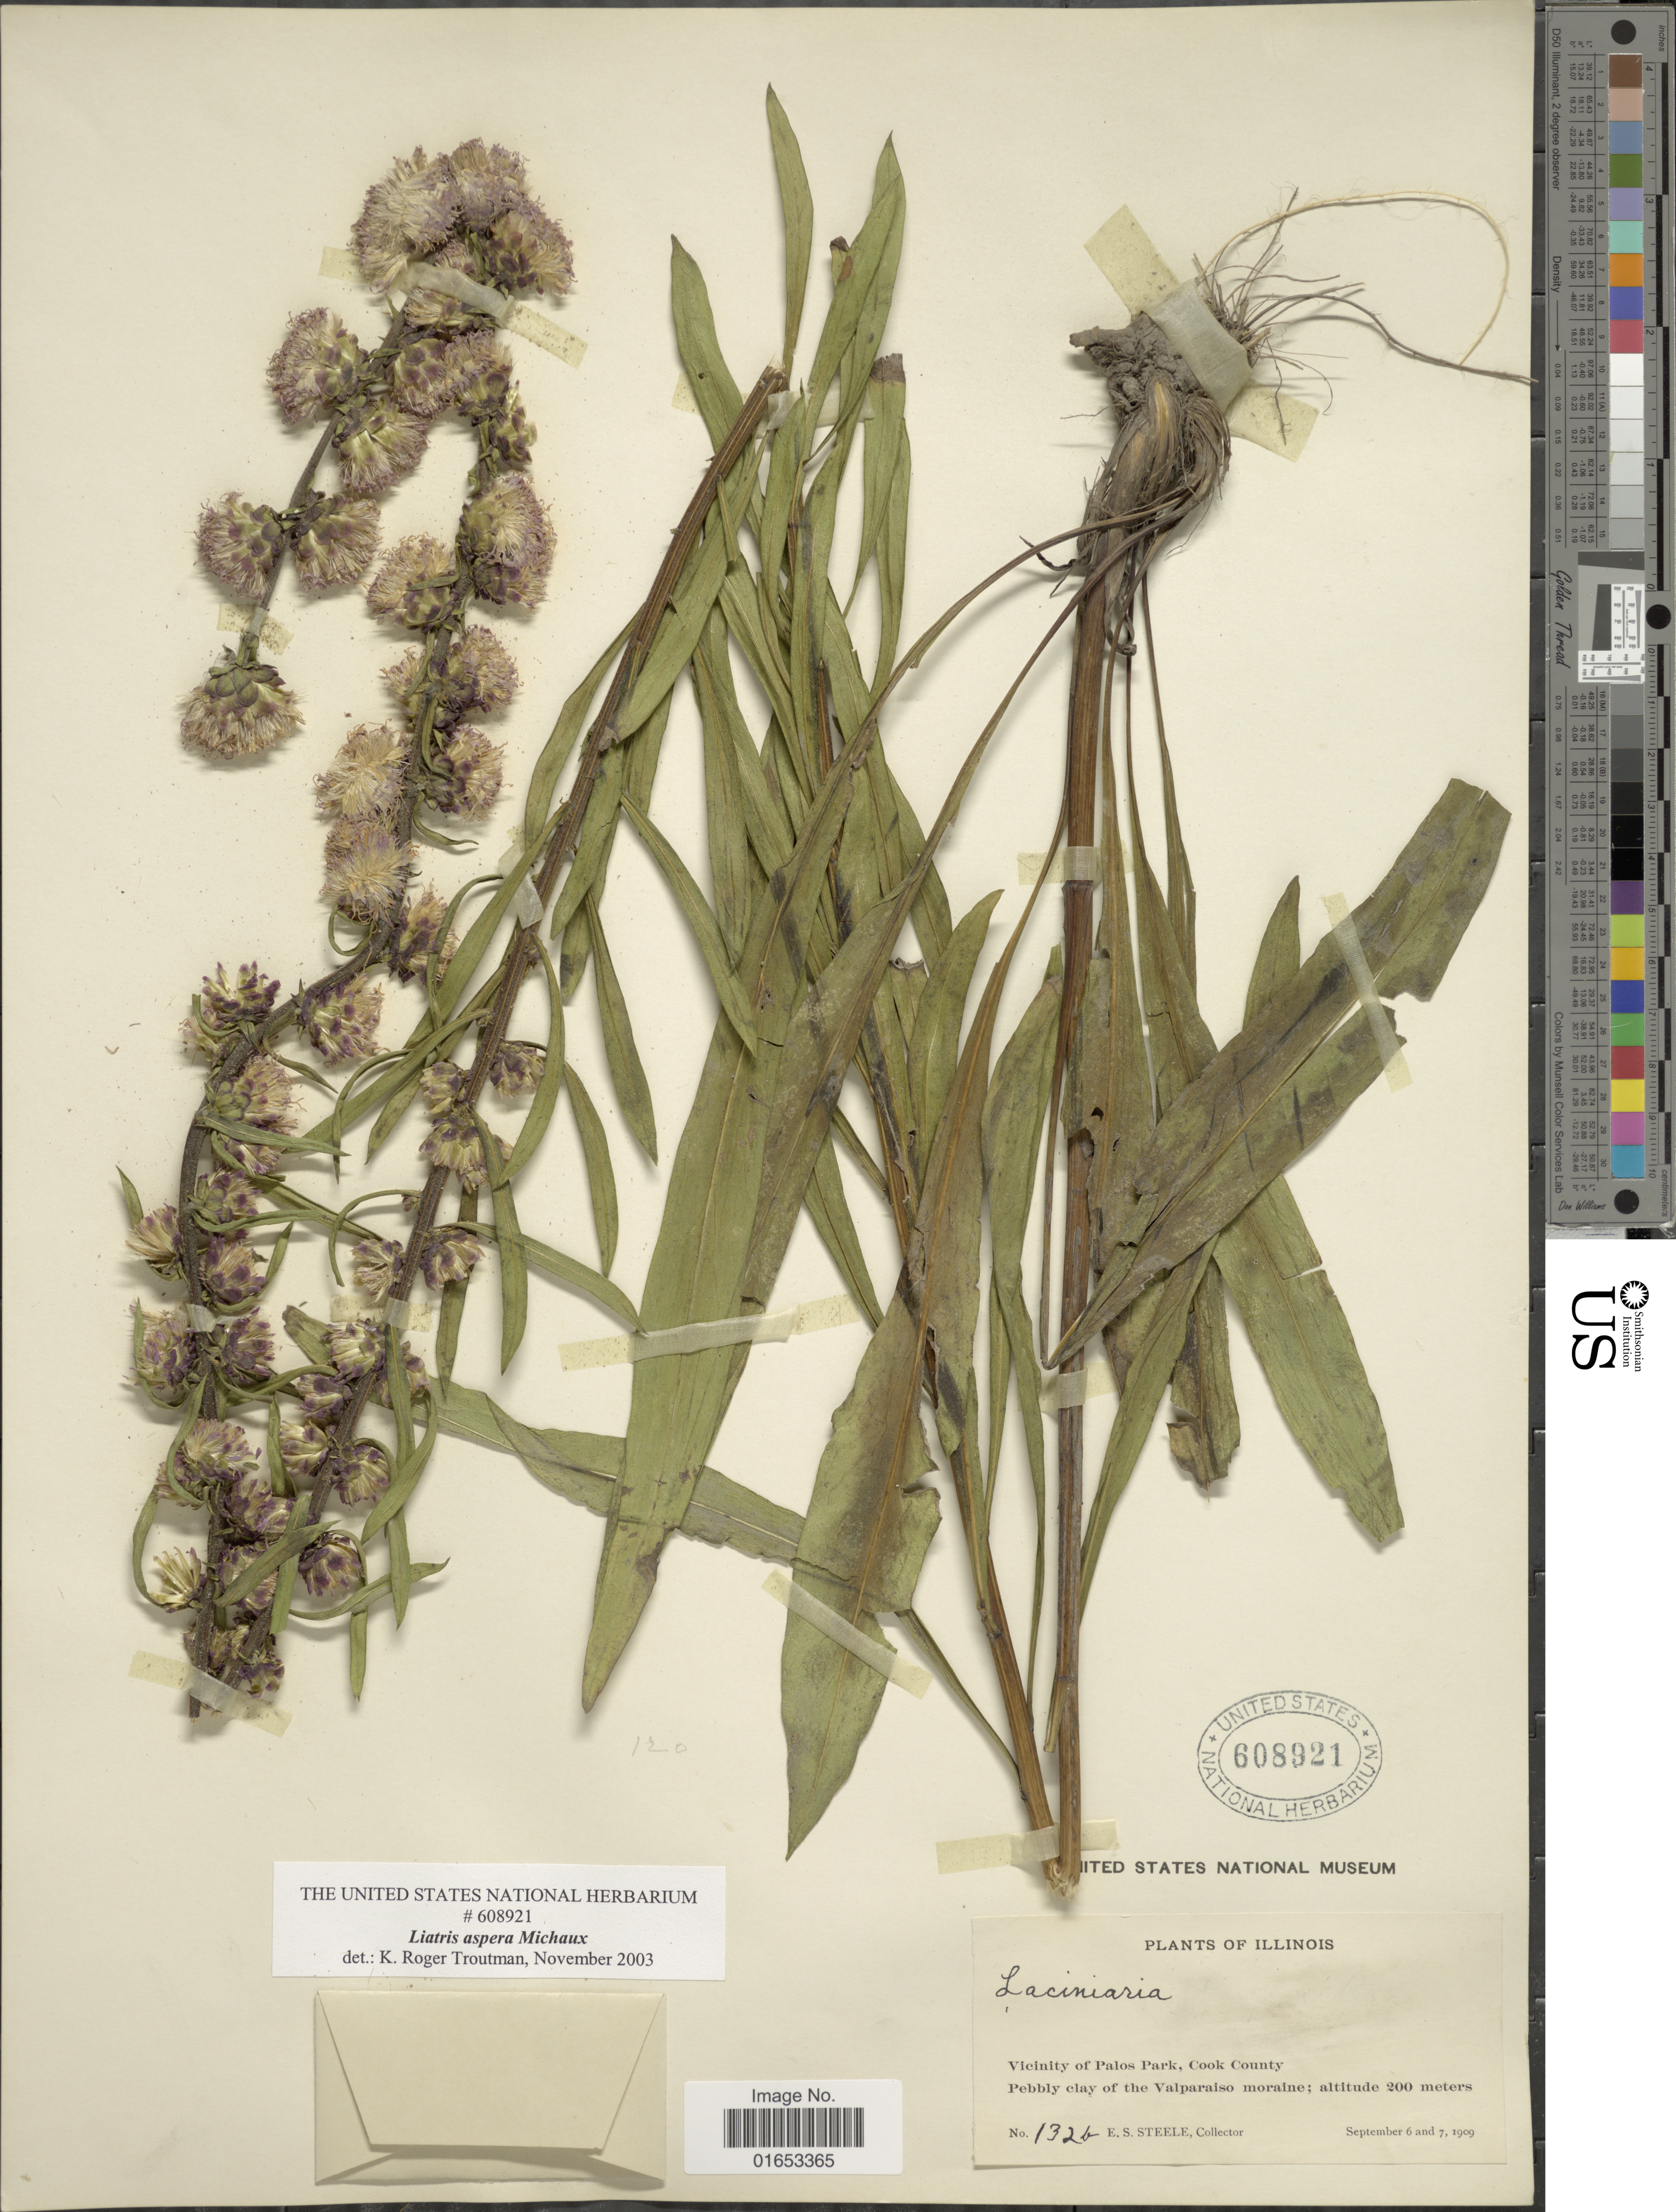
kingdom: Plantae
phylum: Tracheophyta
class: Magnoliopsida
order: Asterales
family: Asteraceae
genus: Liatris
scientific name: Liatris aspera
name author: Michx.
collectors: E. Steele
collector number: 132b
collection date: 1909-09-06/1909-09-07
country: United States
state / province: Illinois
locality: Vicinity of Palos Park, Cook County, Pebbly clay of the Valparaiso moraine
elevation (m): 200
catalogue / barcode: US 608921